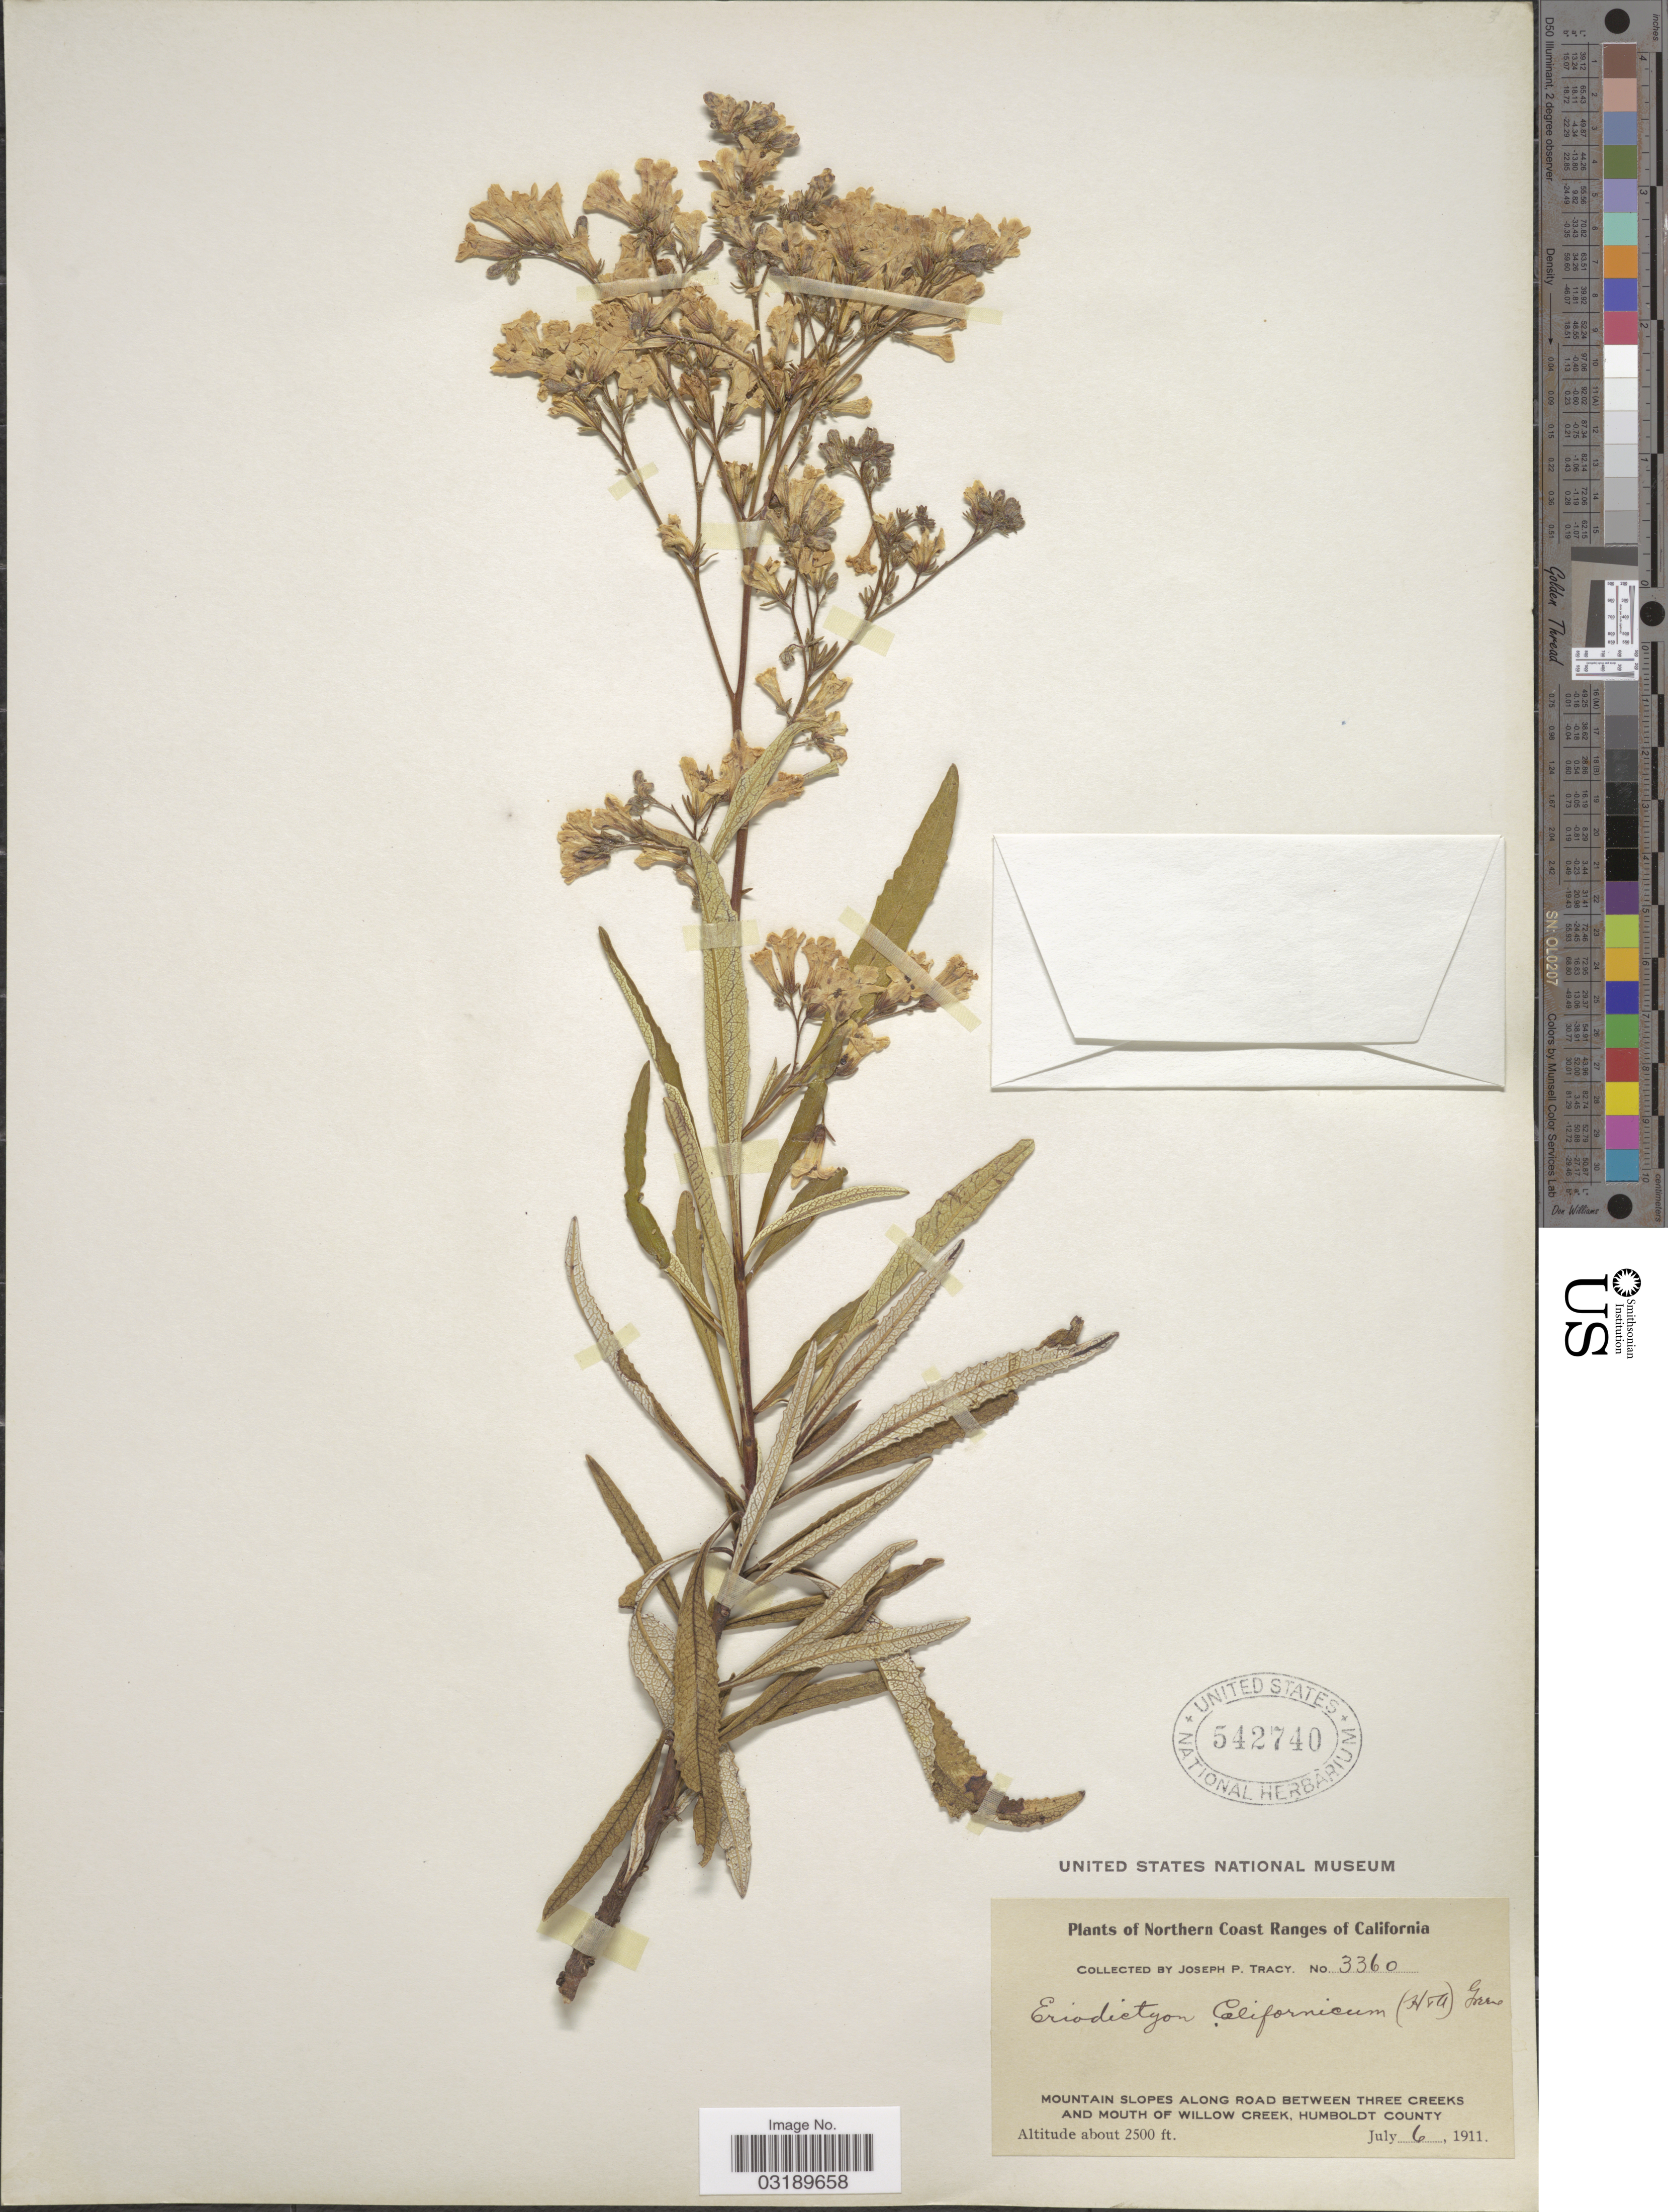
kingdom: Plantae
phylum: Tracheophyta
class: Magnoliopsida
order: Boraginales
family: Namaceae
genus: Eriodictyon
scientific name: Eriodictyon californicum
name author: (Hook. & Arn.) Torr.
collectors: J. Tracy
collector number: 3360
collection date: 1911-07-06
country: United States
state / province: California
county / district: Humboldt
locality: Northern Coast Ranges of California. Mountain slopes along road between Three Creeks and mouth of Willow Creek, Humboldt County.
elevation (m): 762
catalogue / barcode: US 542740